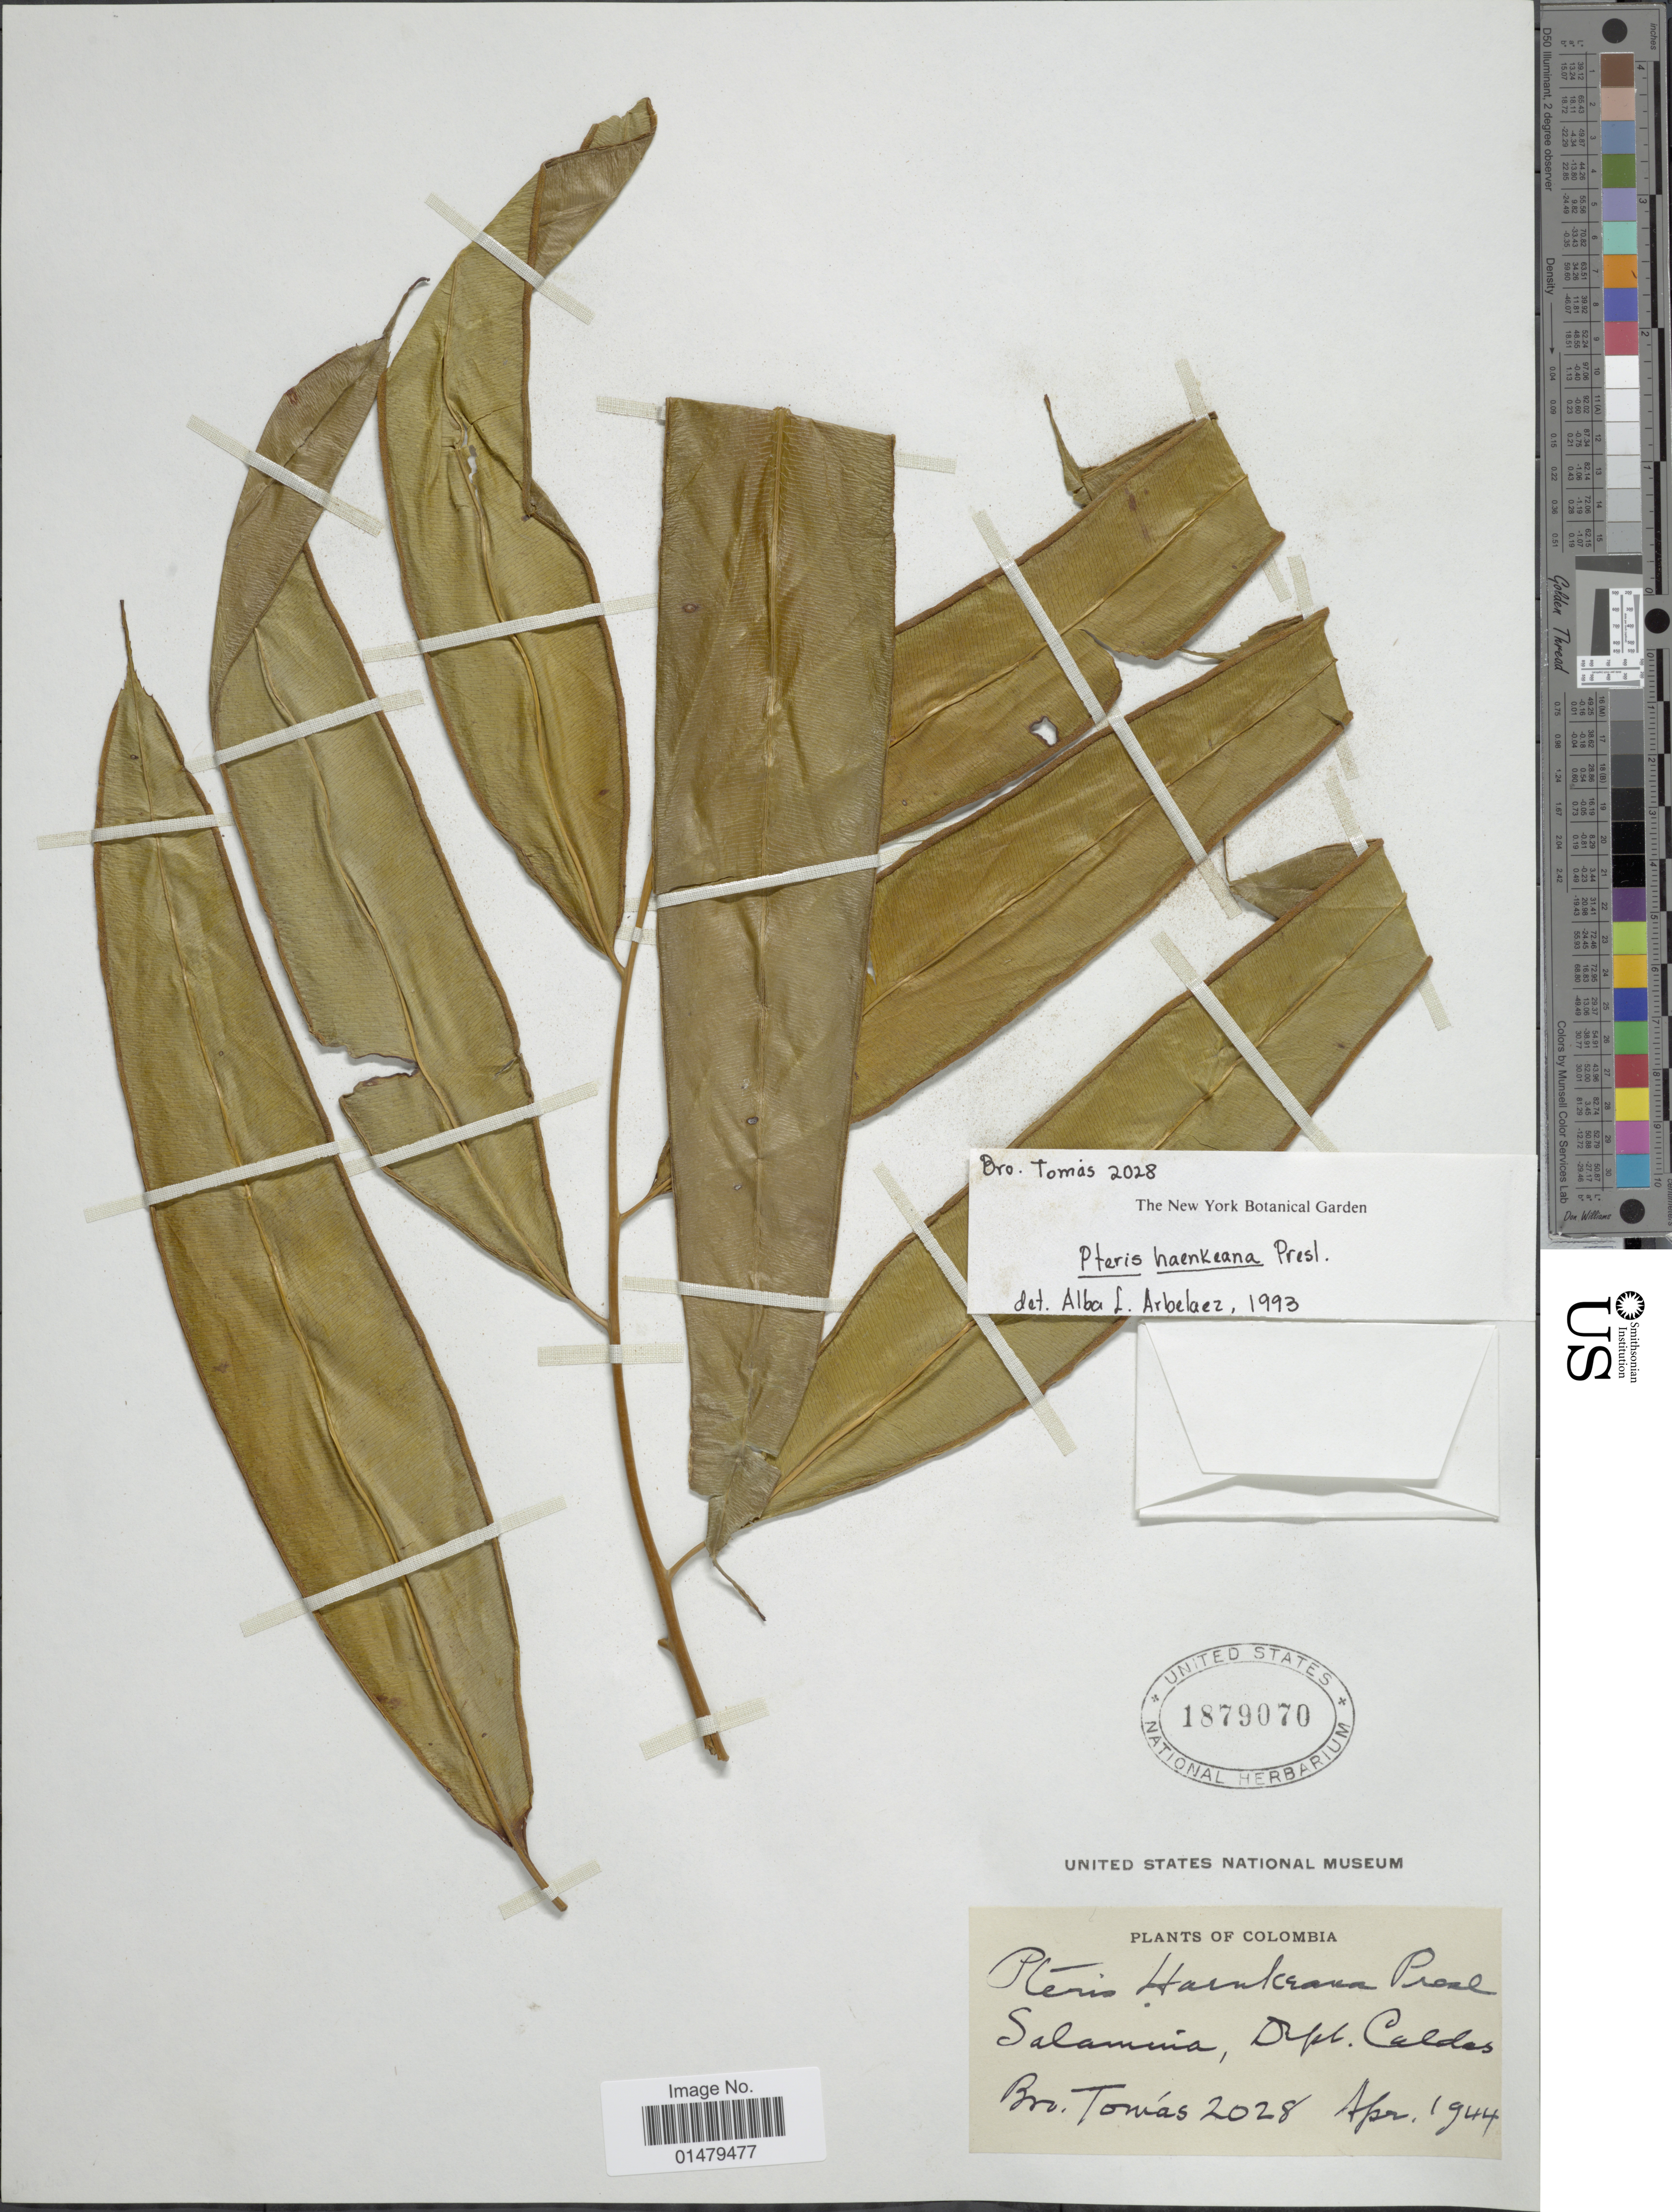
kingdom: Plantae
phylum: Tracheophyta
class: Polypodiopsida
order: Polypodiales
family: Pteridaceae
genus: Pteris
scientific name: Pteris haenkeana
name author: C. Presl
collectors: P. Acevedo-Rodr.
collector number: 10719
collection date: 1999-01-20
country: Puerto Rico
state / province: Arecibo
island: Puerto Rico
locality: Rio Abajo State Forest. Along road 621, by entrance to the forest.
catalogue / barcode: US 3379607